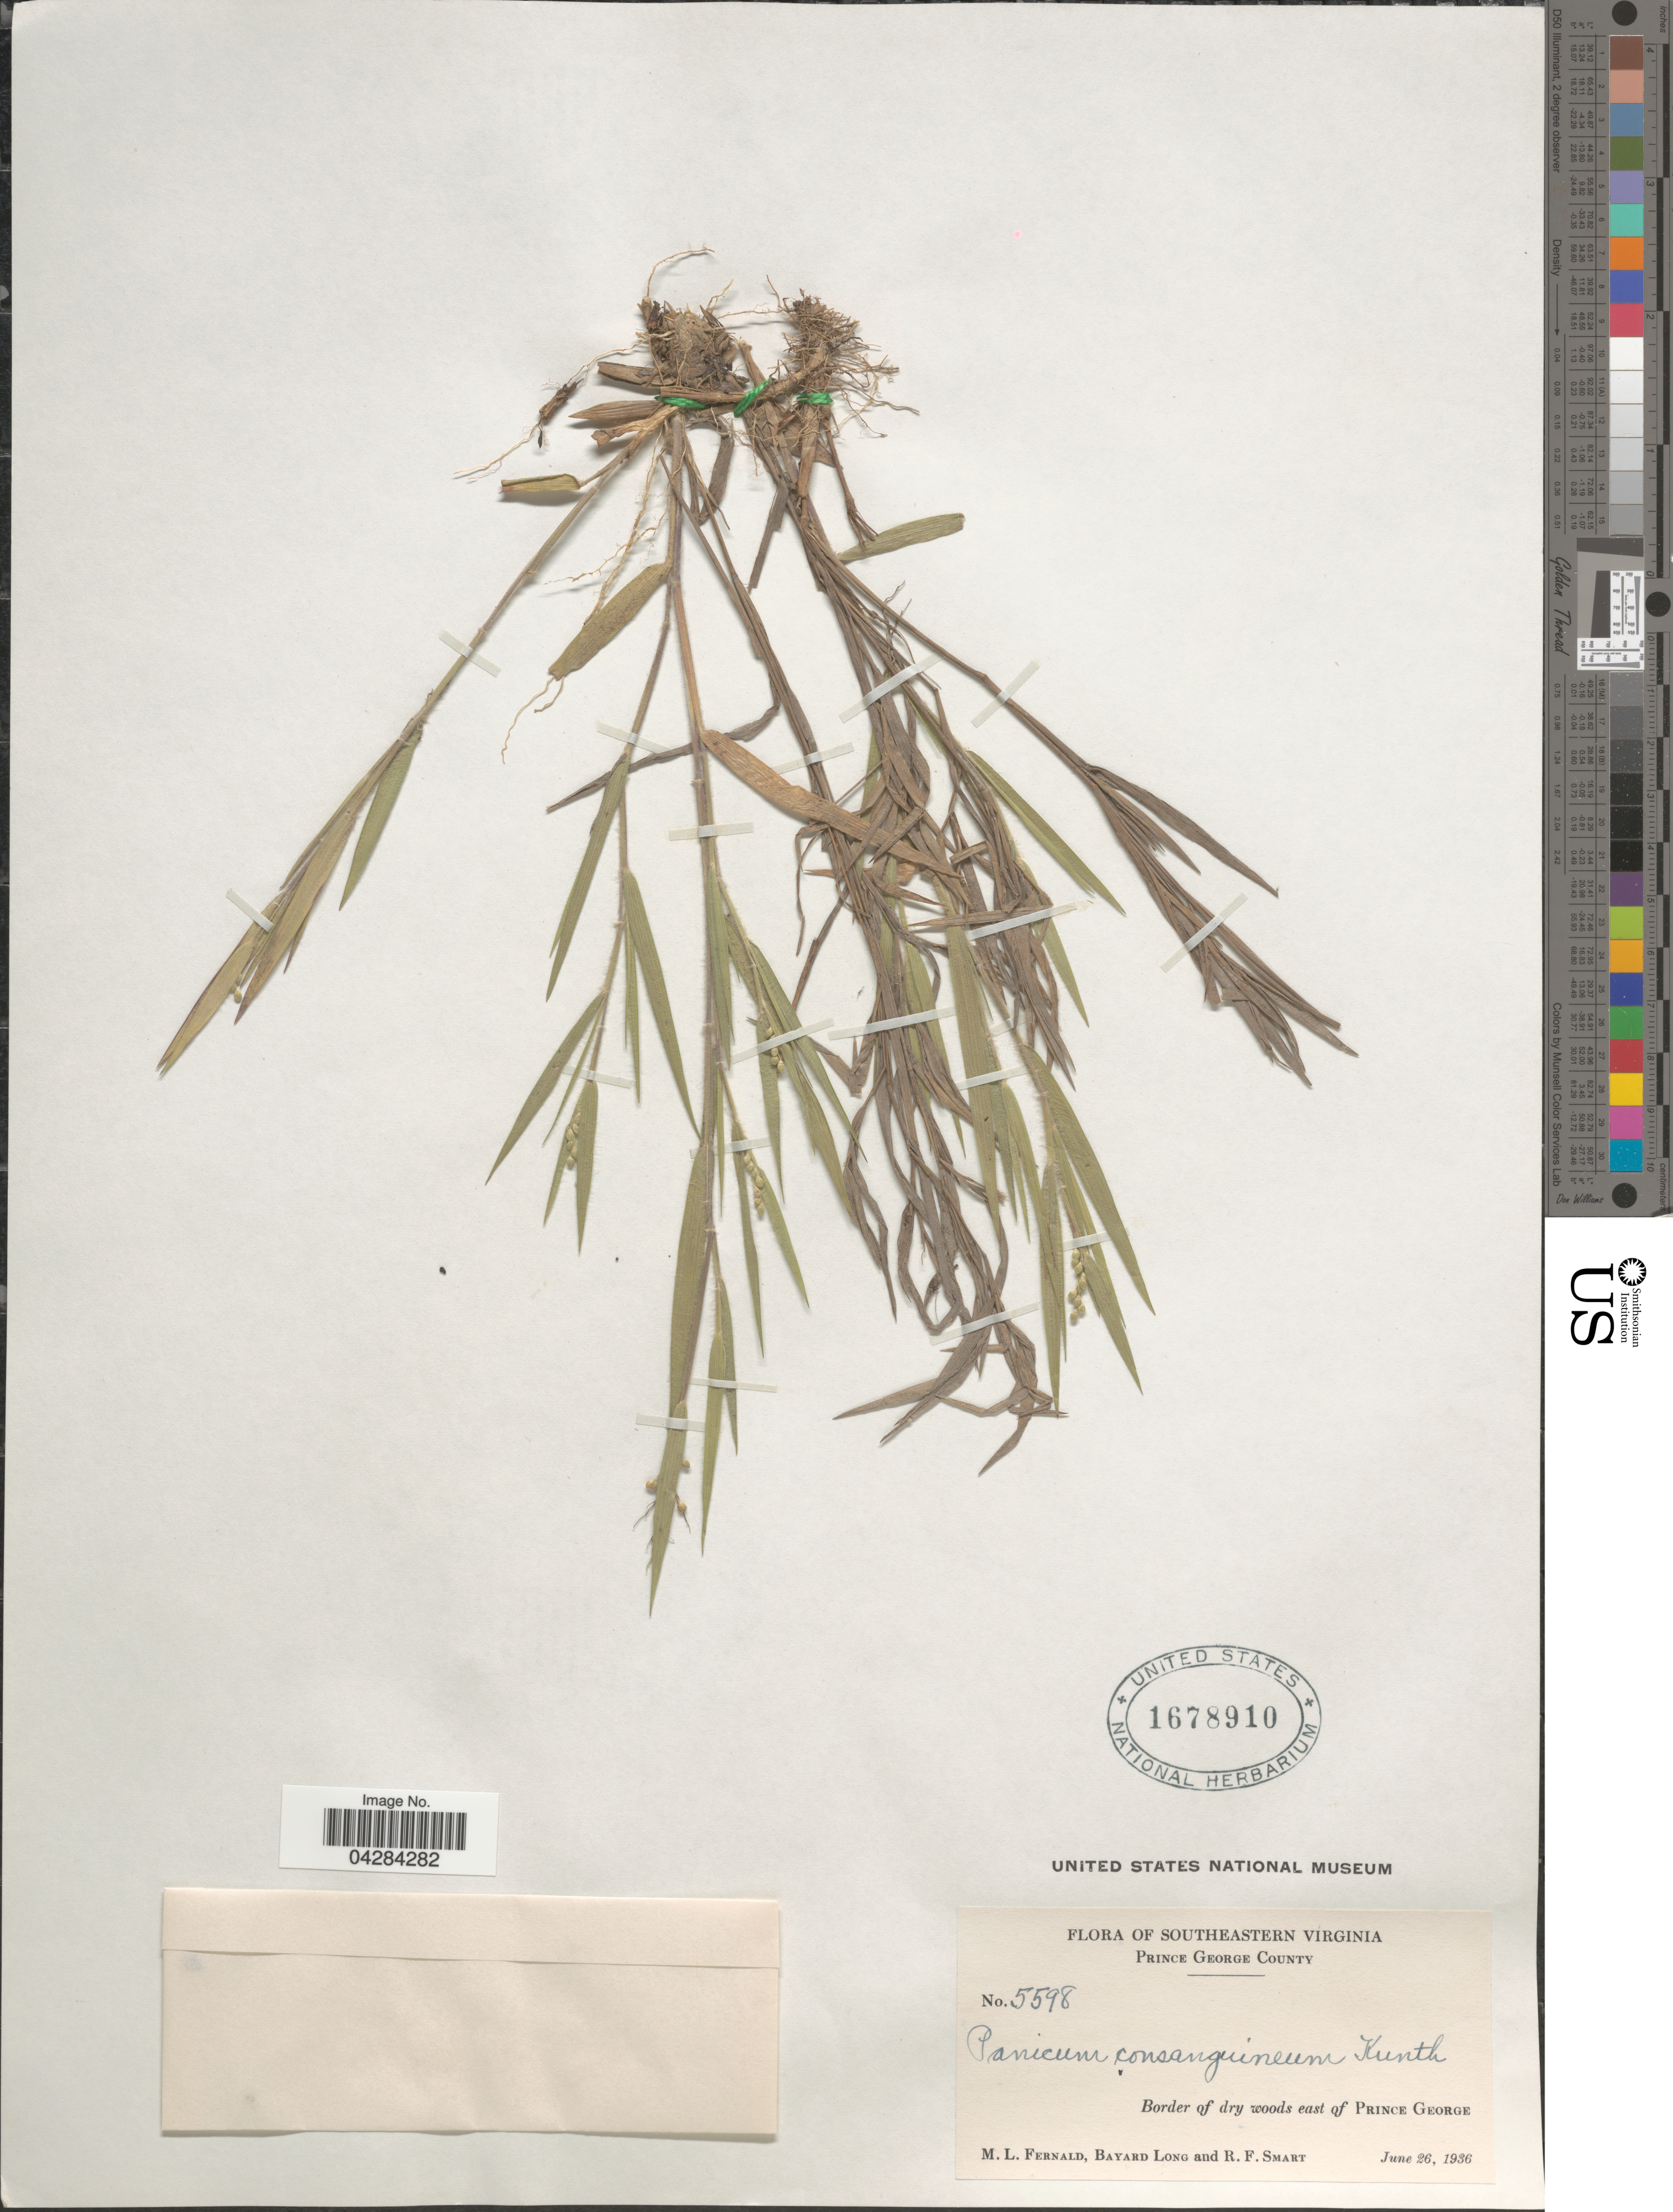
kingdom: Plantae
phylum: Tracheophyta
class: Liliopsida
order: Poales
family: Poaceae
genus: Dichanthelium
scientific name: Dichanthelium ovale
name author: (Elliott) Gould & C.A. Clark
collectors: M. L. Fernald, B. Long & R. Smart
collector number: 5598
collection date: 1936-06-26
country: United States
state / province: Virginia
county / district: Prince George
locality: Southeastern Virginia. Prince George County. Border of dry woods east of Prince George.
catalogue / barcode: US 1678910